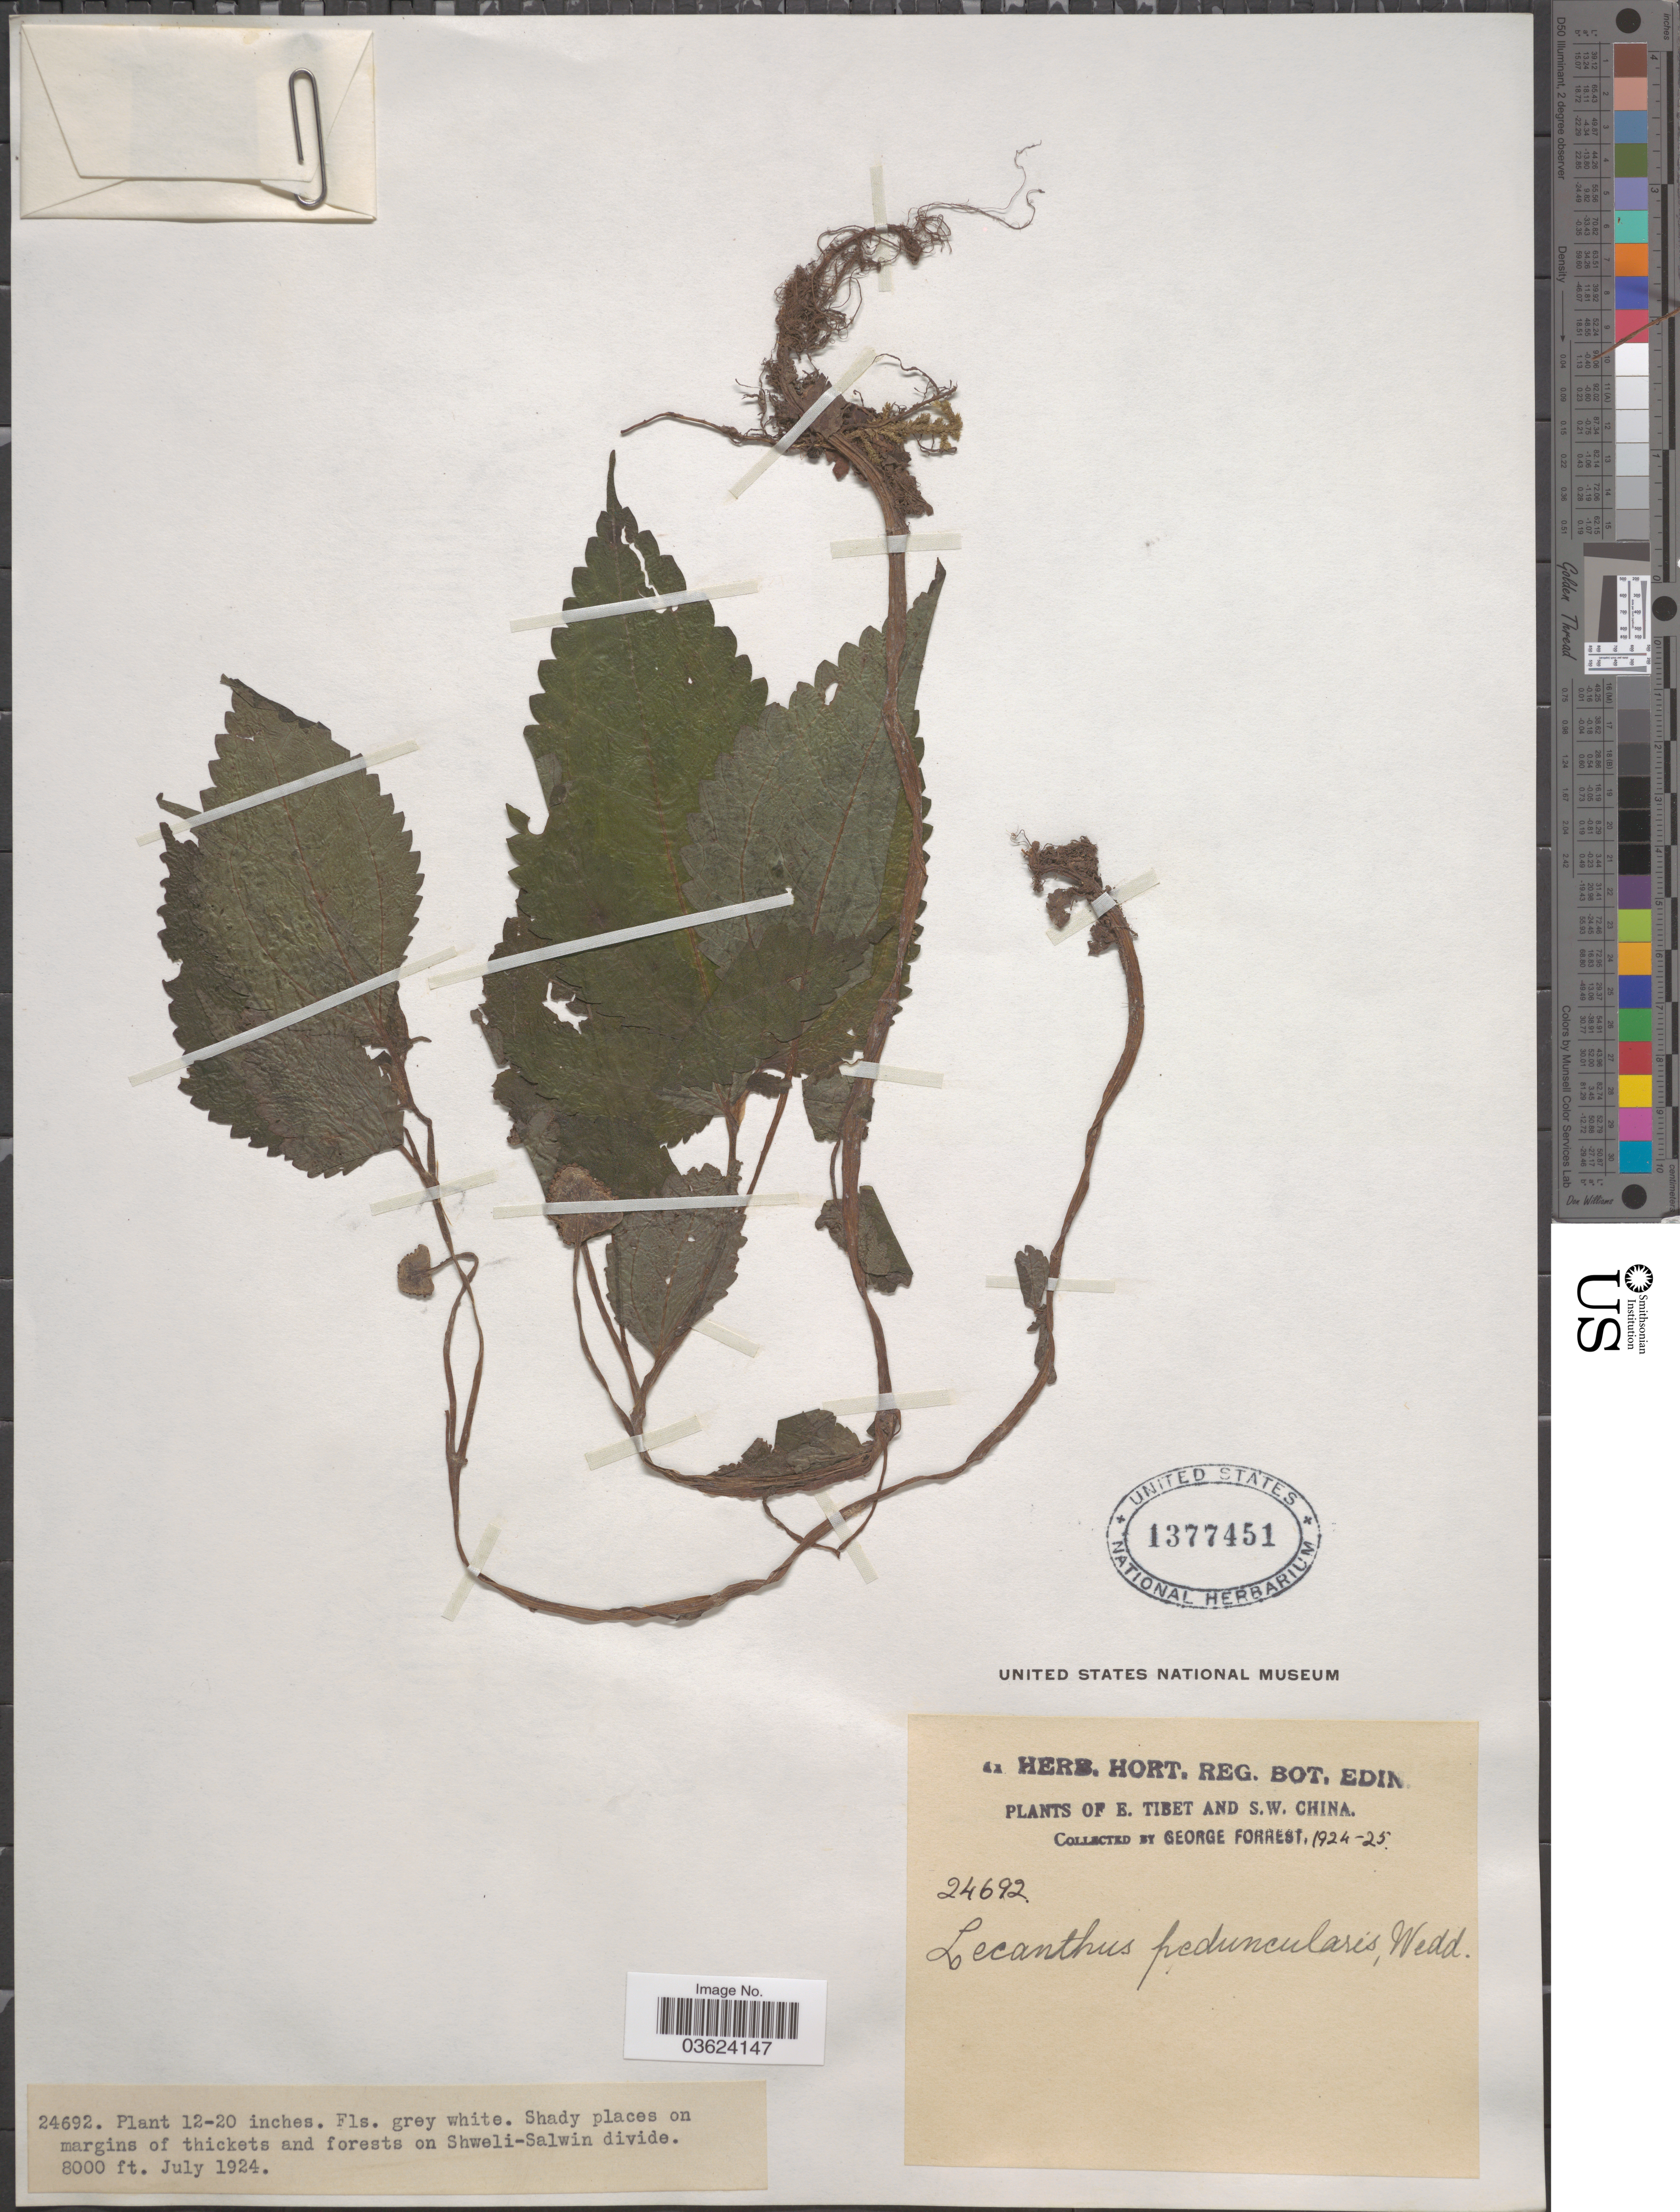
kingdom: Plantae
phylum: Tracheophyta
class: Magnoliopsida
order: Rosales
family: Urticaceae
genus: Lecanthus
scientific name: Lecanthus peduncularis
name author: (Wall. ex Royle) Wedd.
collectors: G. Forrest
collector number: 24692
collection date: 1924-07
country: China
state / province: Xizang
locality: E. Tibet and S.W. China. Shady places on margins of thickets and forests on Shweli-Salwin divide.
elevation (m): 2438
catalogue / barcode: US 1377451